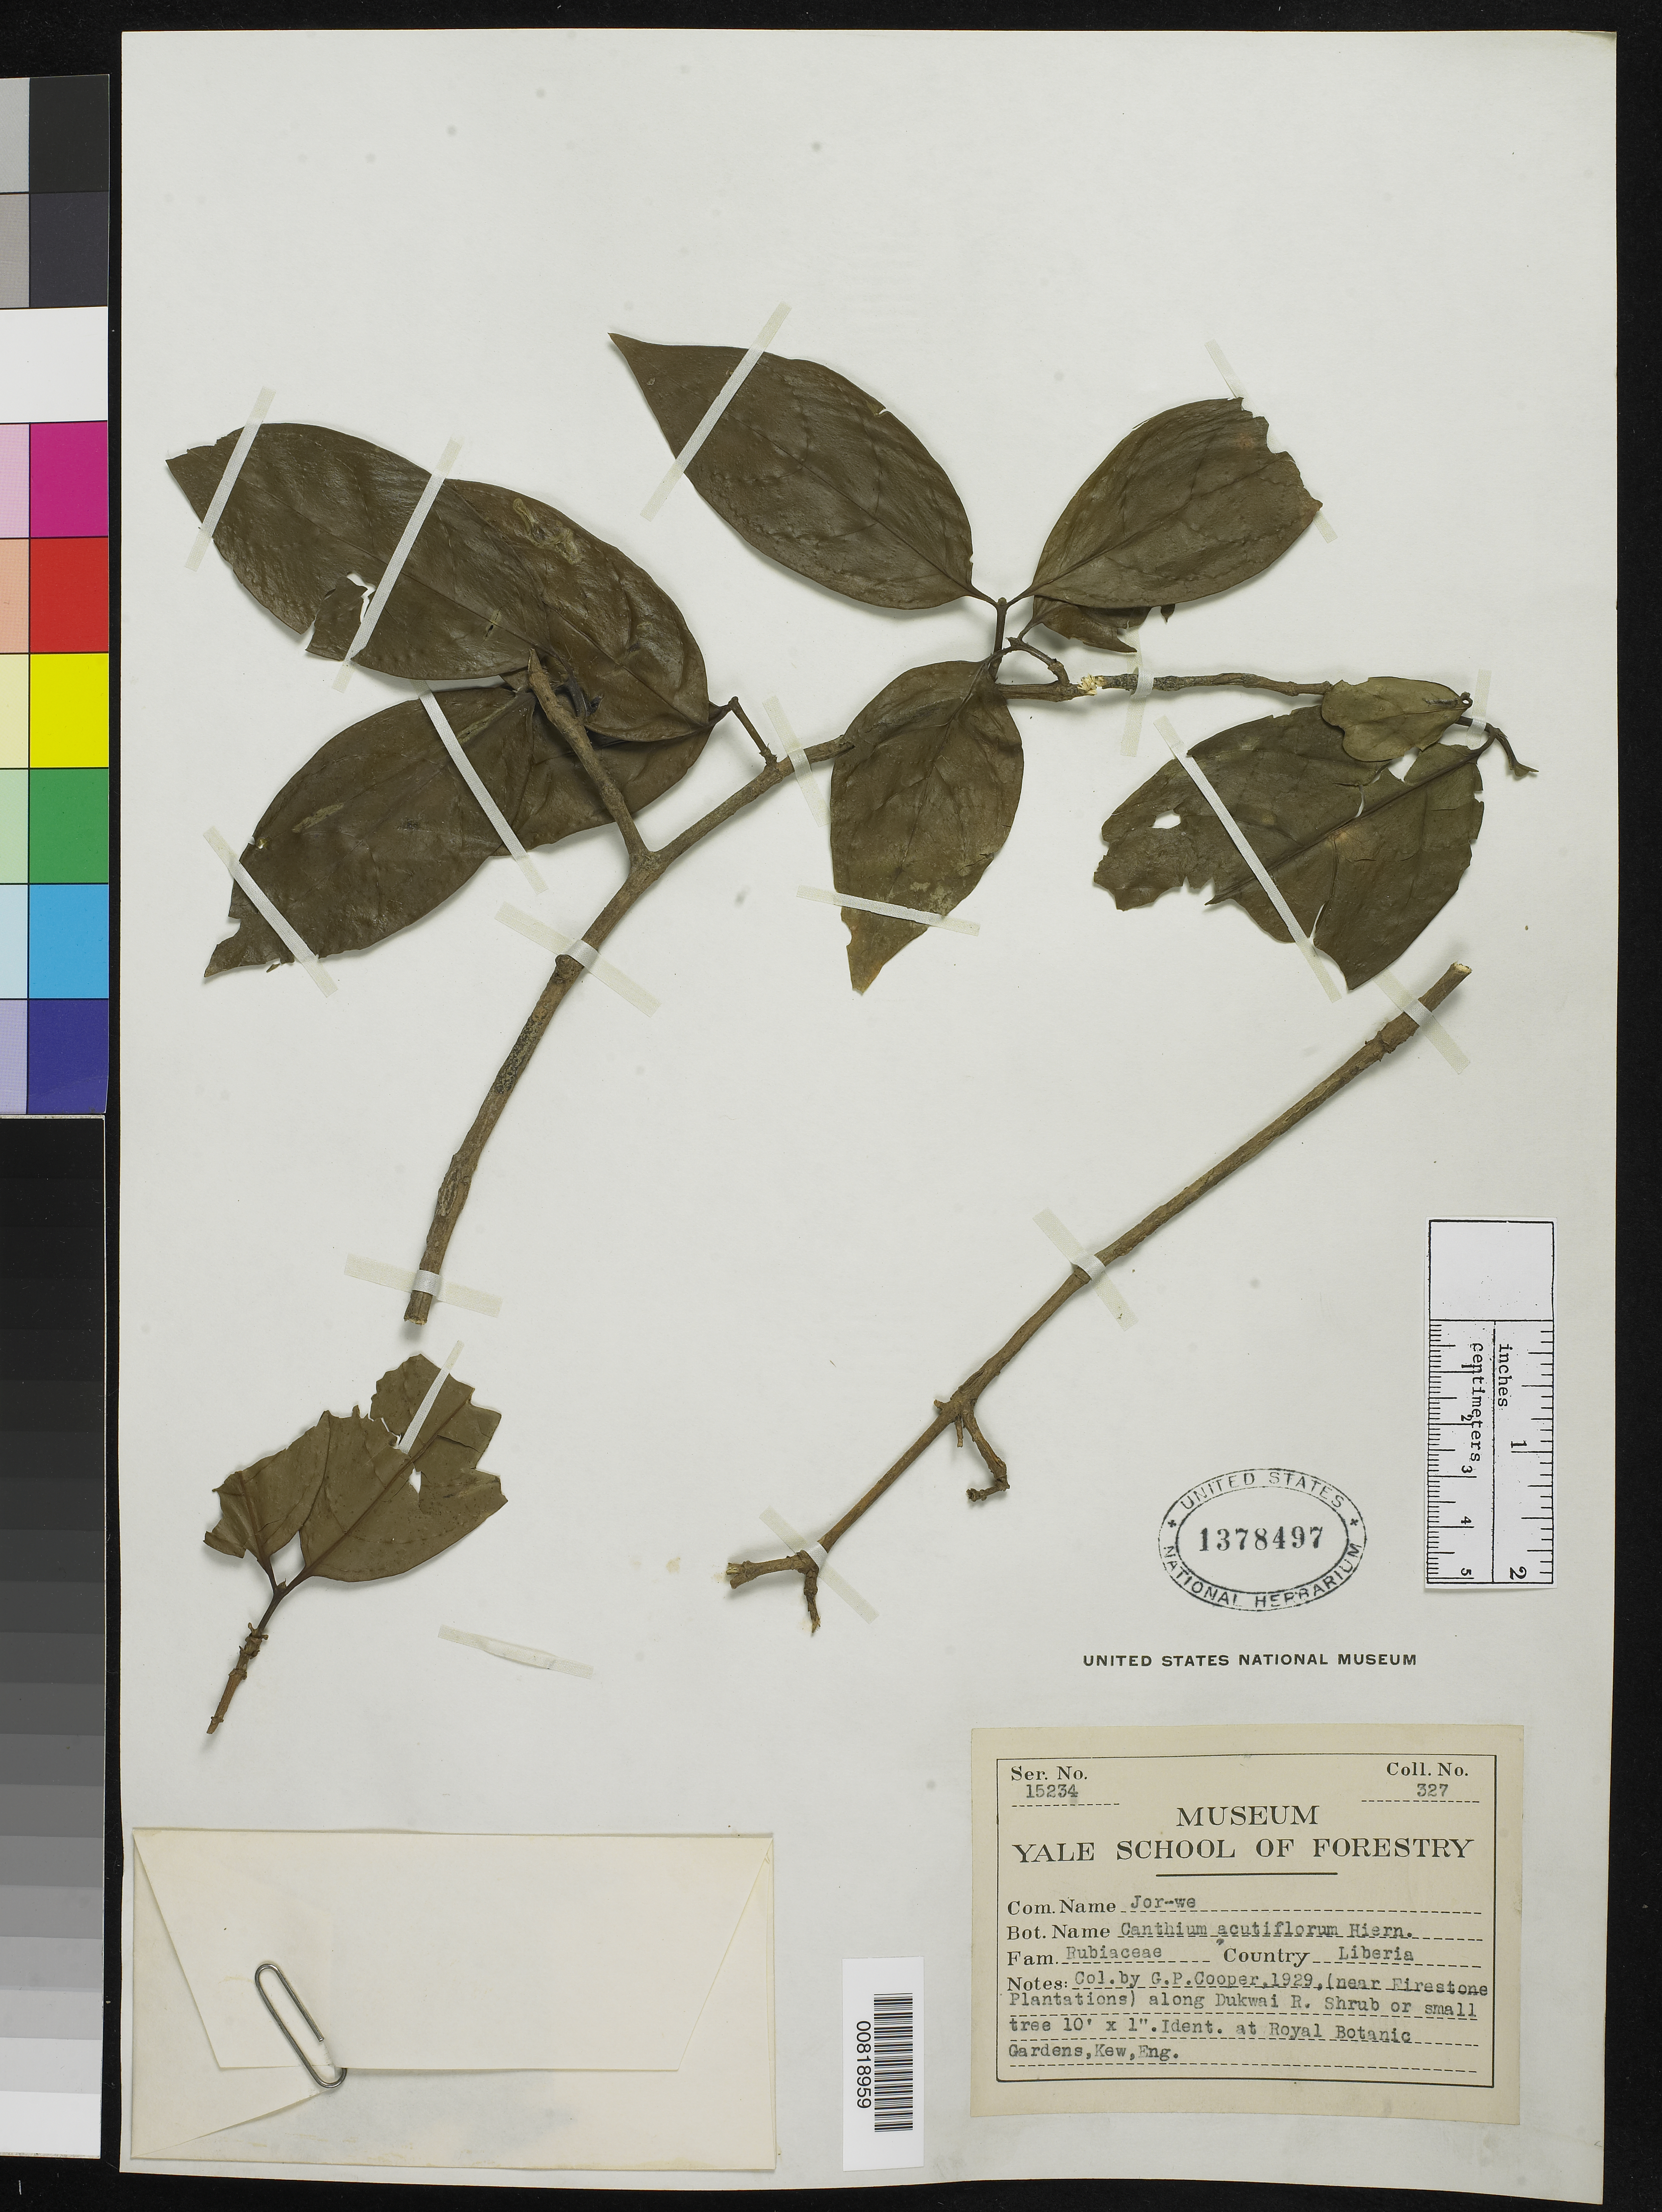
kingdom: Plantae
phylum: Tracheophyta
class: Magnoliopsida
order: Gentianales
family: Rubiaceae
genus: Canthium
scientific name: Canthium acutiflorum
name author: Hiern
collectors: G. Cooper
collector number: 327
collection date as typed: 1929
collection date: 1929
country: Liberia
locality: (near Firestone Plantations) along Dukwai River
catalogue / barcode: US 1378497